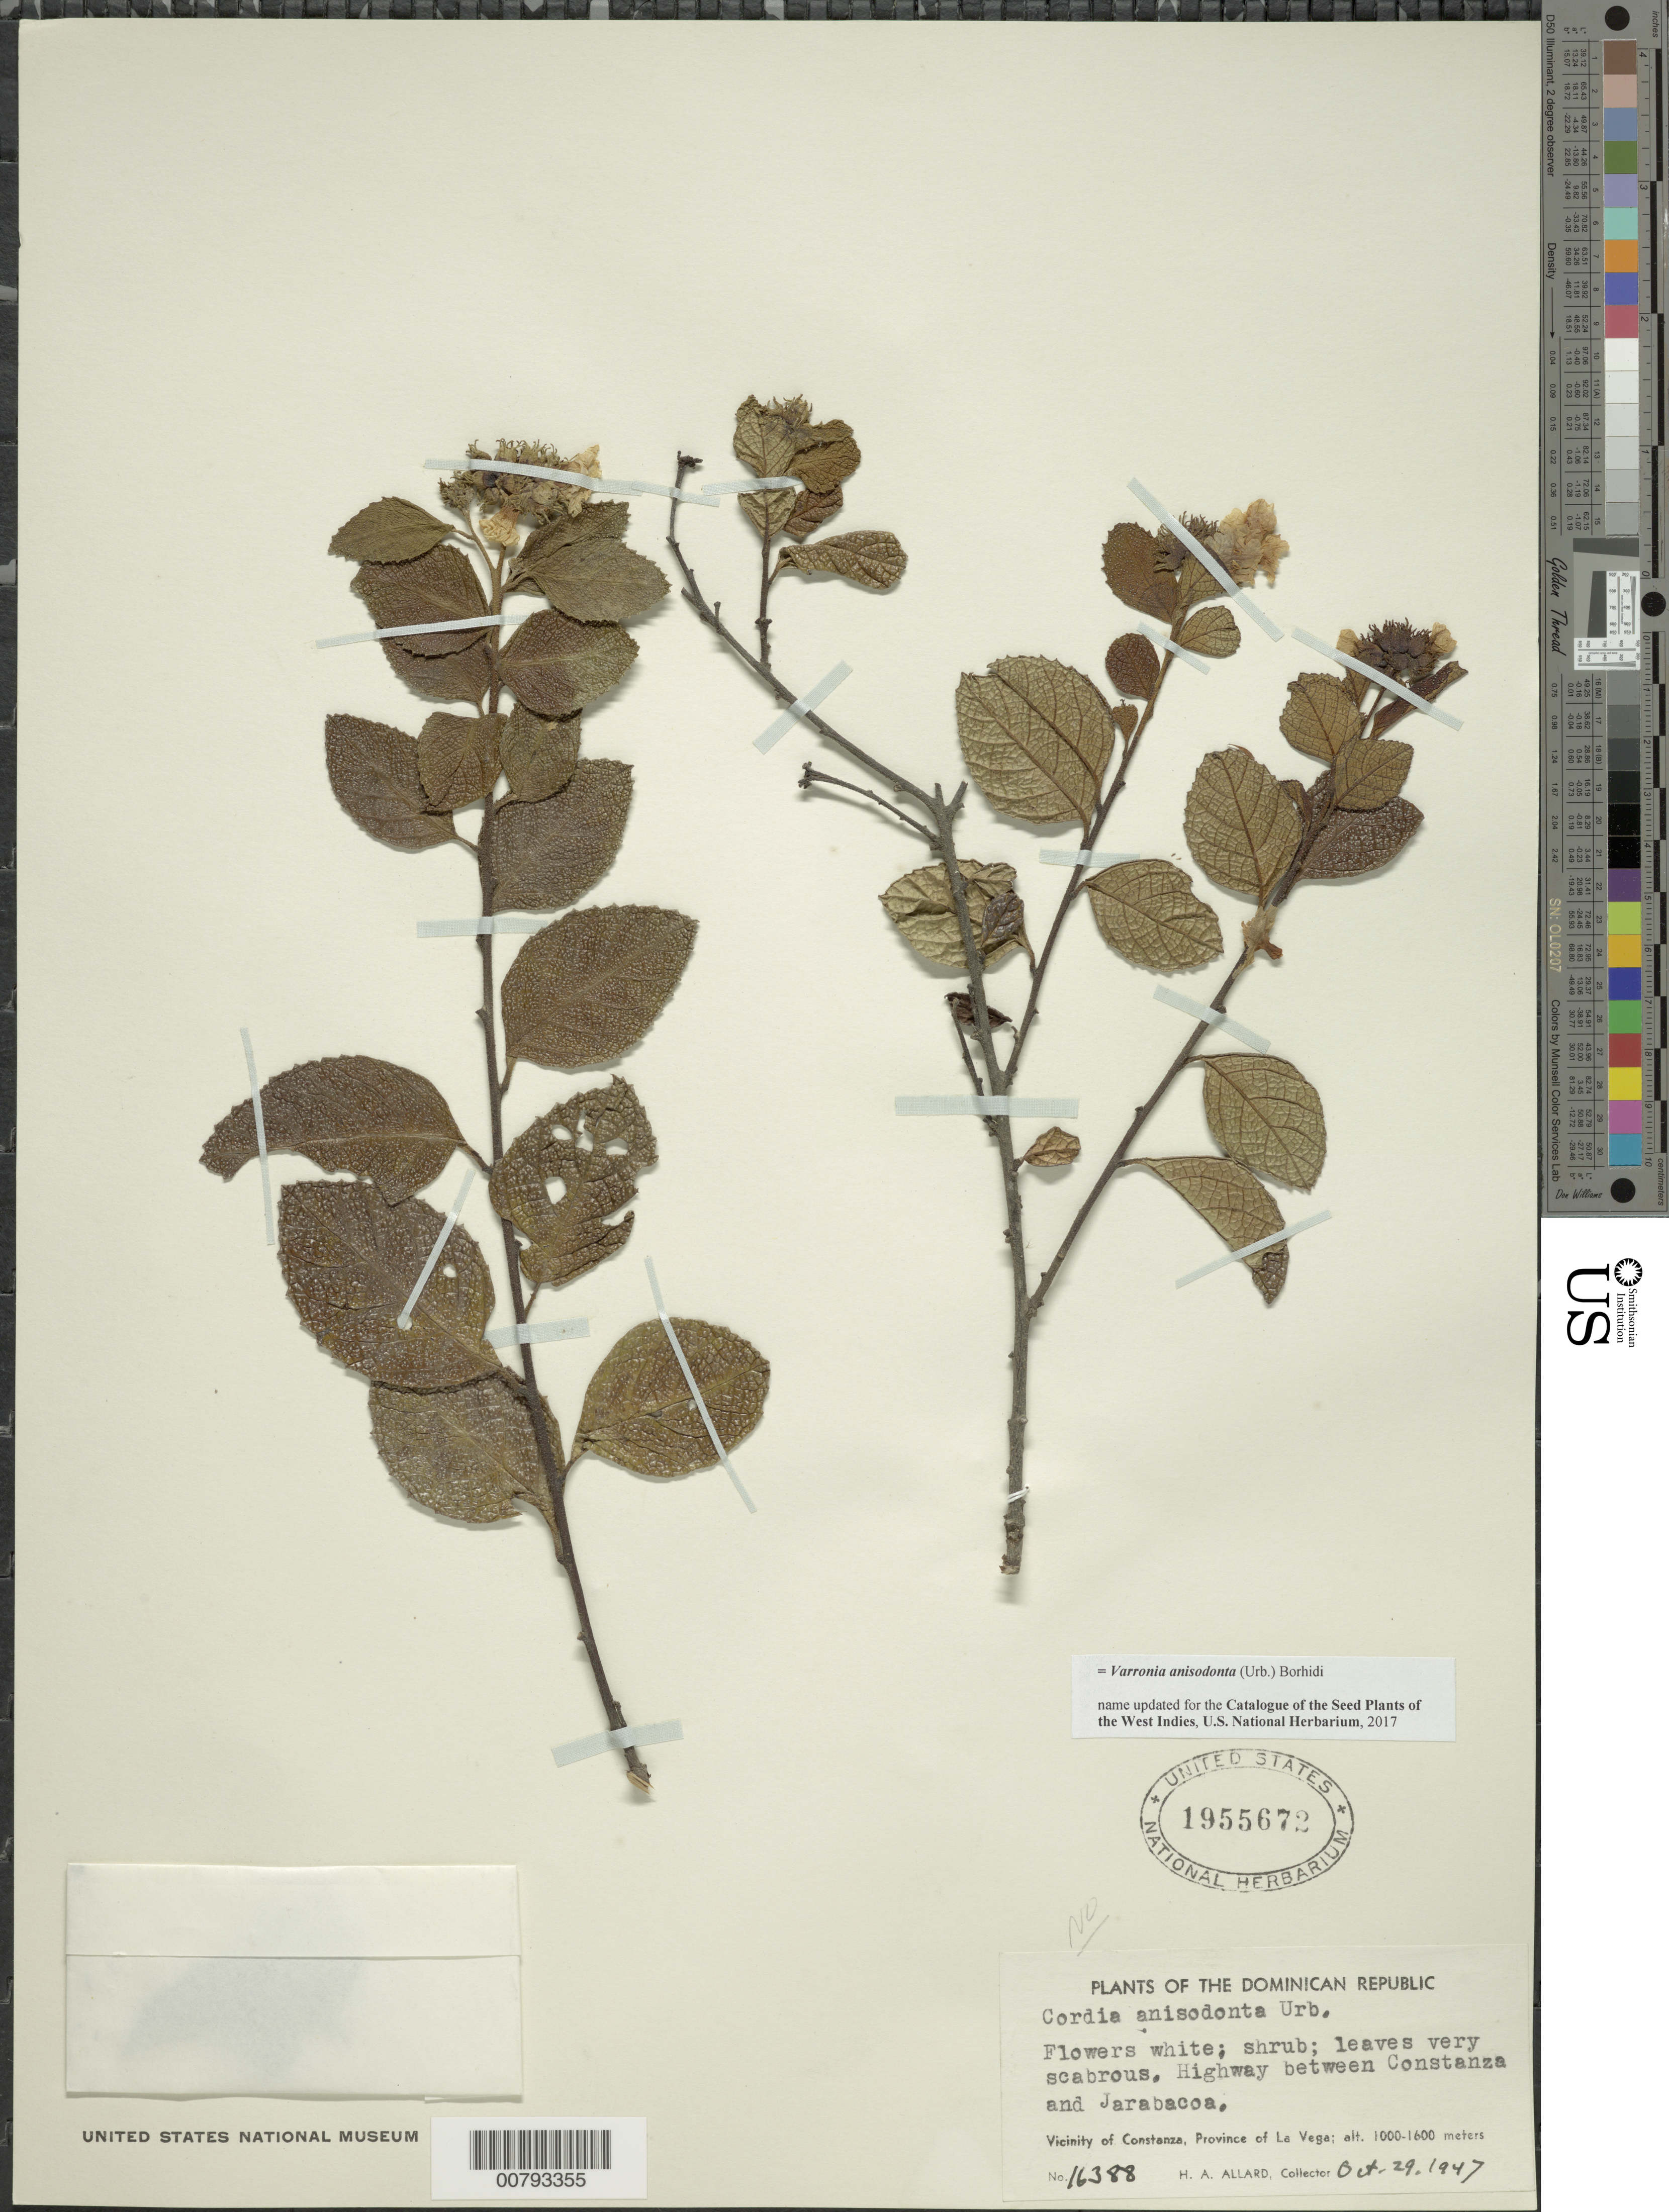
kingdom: Plantae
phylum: Tracheophyta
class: Magnoliopsida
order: Boraginales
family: Cordiaceae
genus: Varronia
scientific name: Varronia anisodonta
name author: (Urb.) Borhidi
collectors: H. A. Allard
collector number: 16388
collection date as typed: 29 Oct 1947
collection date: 1947-10-29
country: Dominican Republic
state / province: La Vega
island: Hispaniola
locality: Vicinity of Constanza, Highway between Constanza and Jarabacoa.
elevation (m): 1000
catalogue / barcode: US 1955672